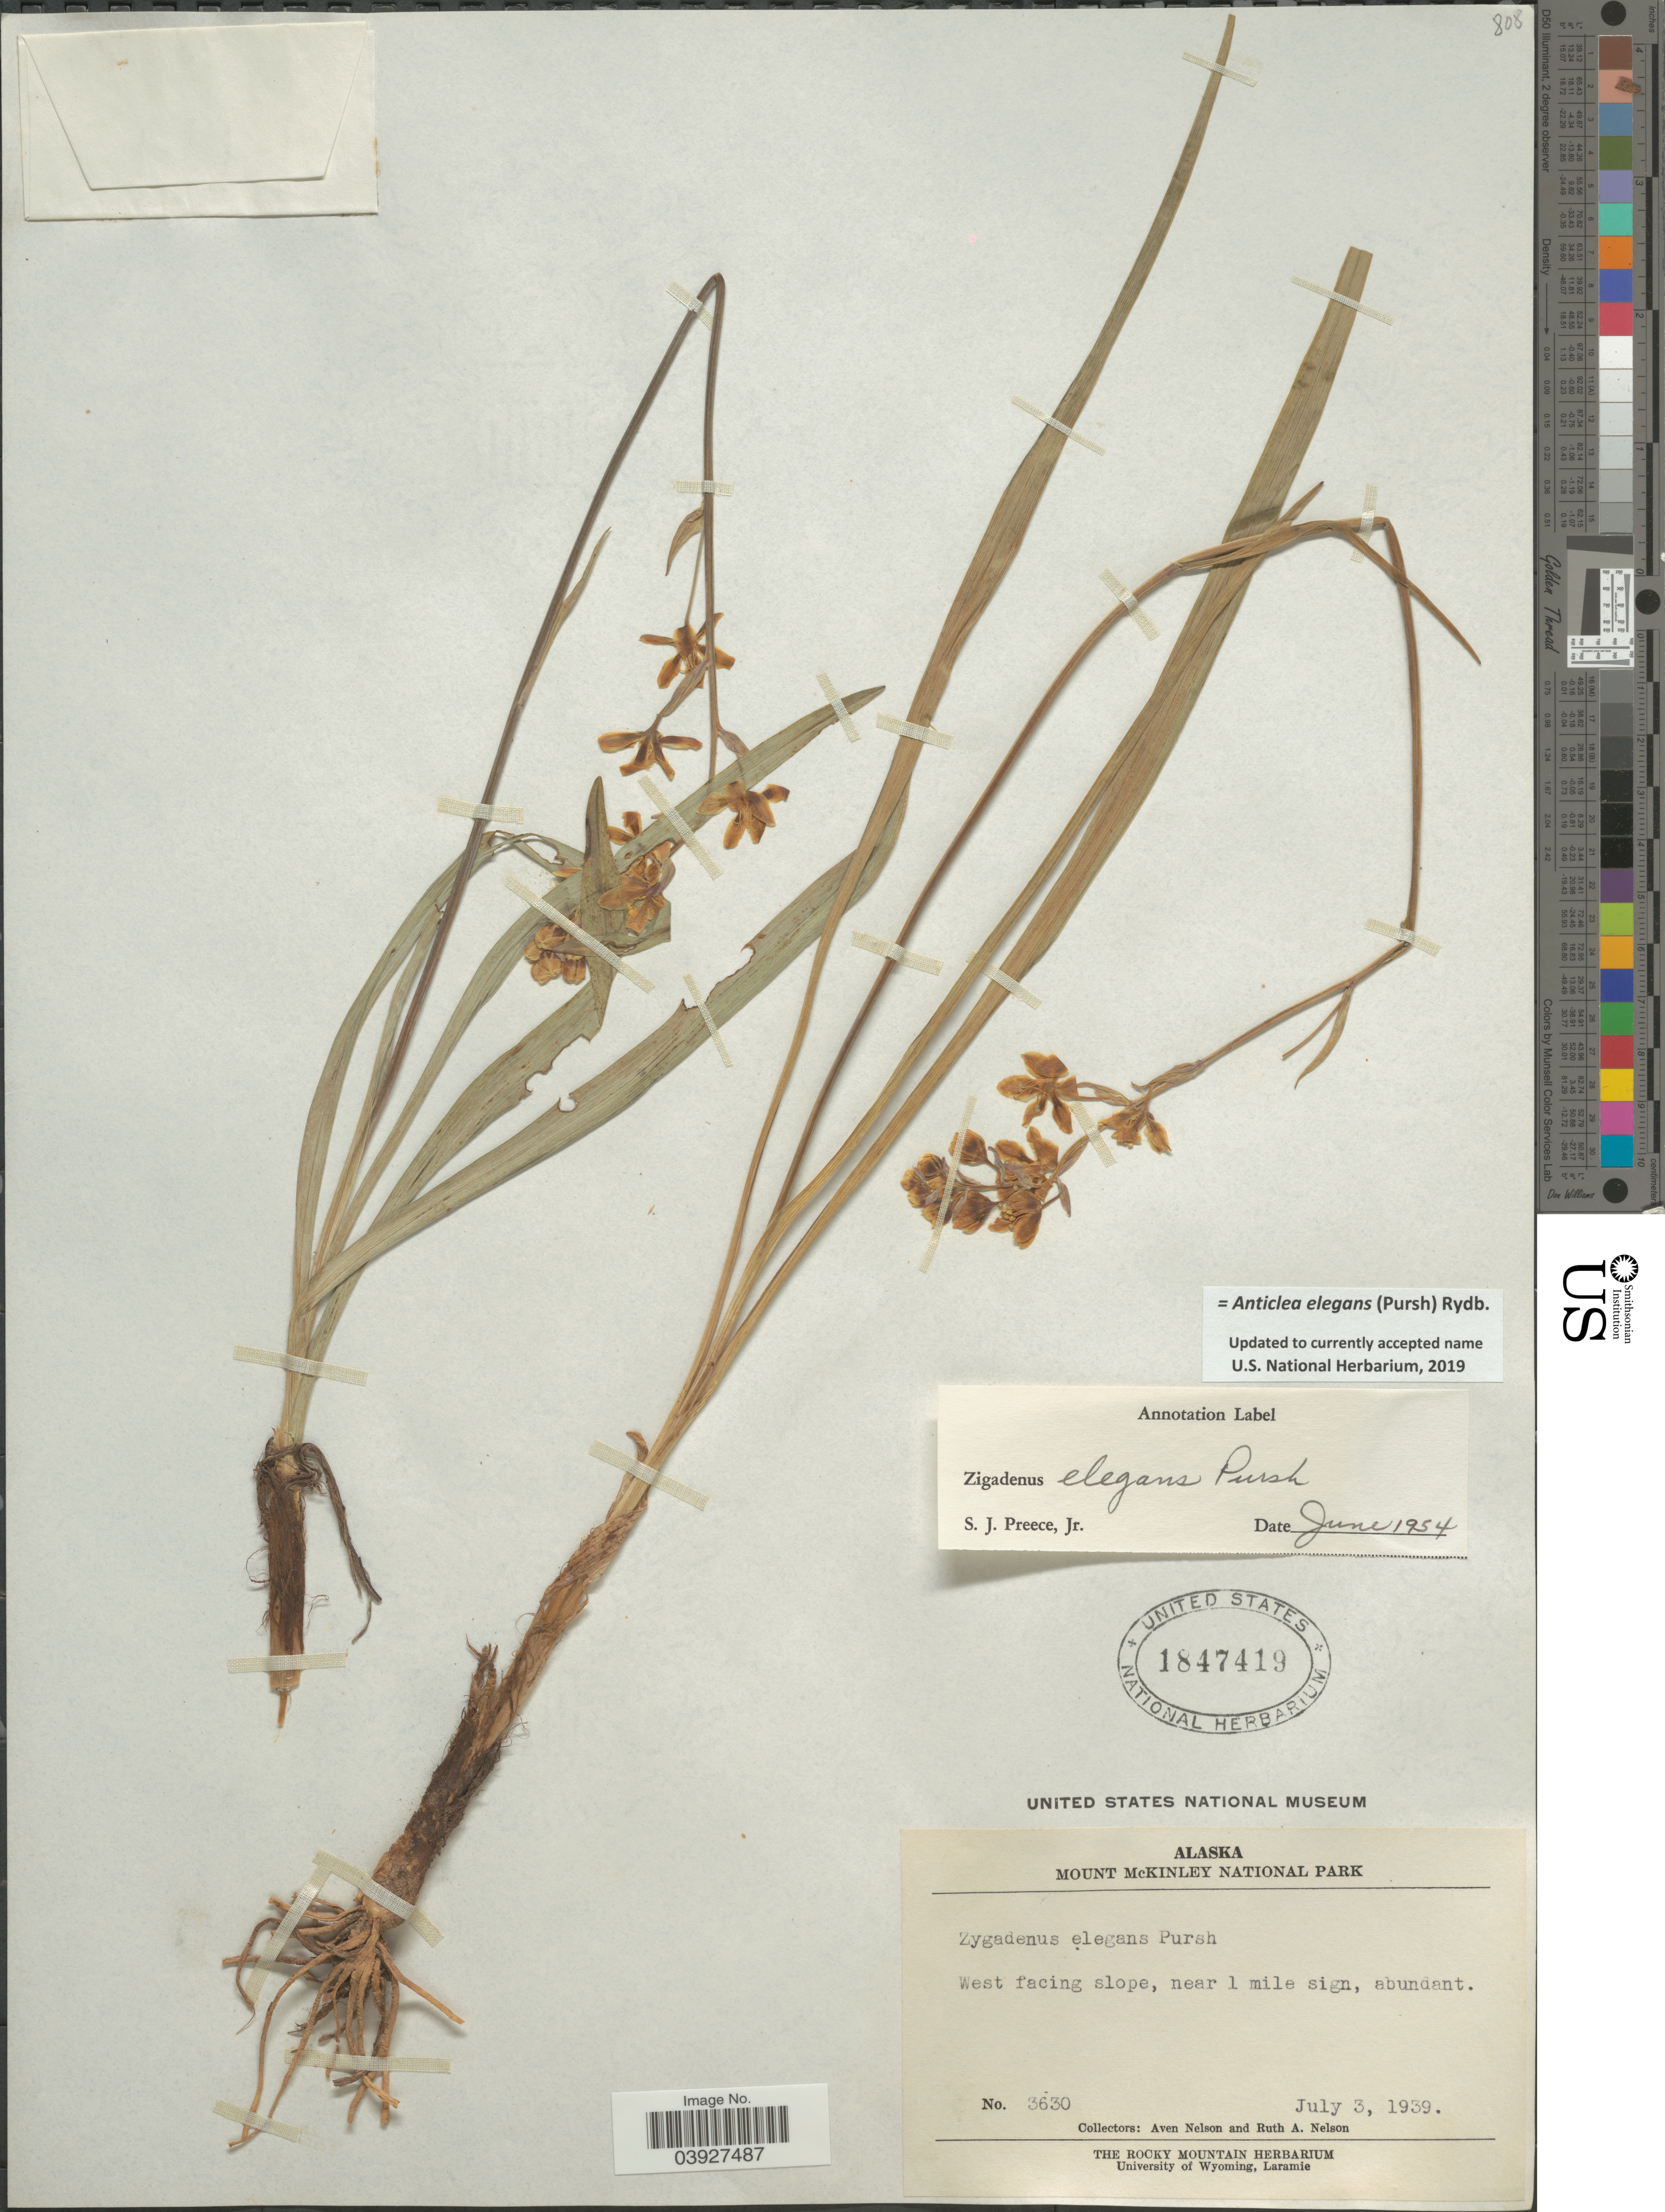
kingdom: Plantae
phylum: Tracheophyta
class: Liliopsida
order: Liliales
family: Melanthiaceae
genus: Anticlea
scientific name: Anticlea elegans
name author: (Pursh) Rydb.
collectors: A. Nelson & R. A. Nelson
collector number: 3630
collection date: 1939-07-03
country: United States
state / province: Alaska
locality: Mount McKinley National Park. West facing slope, near 1 mile sign.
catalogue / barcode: US 1847419